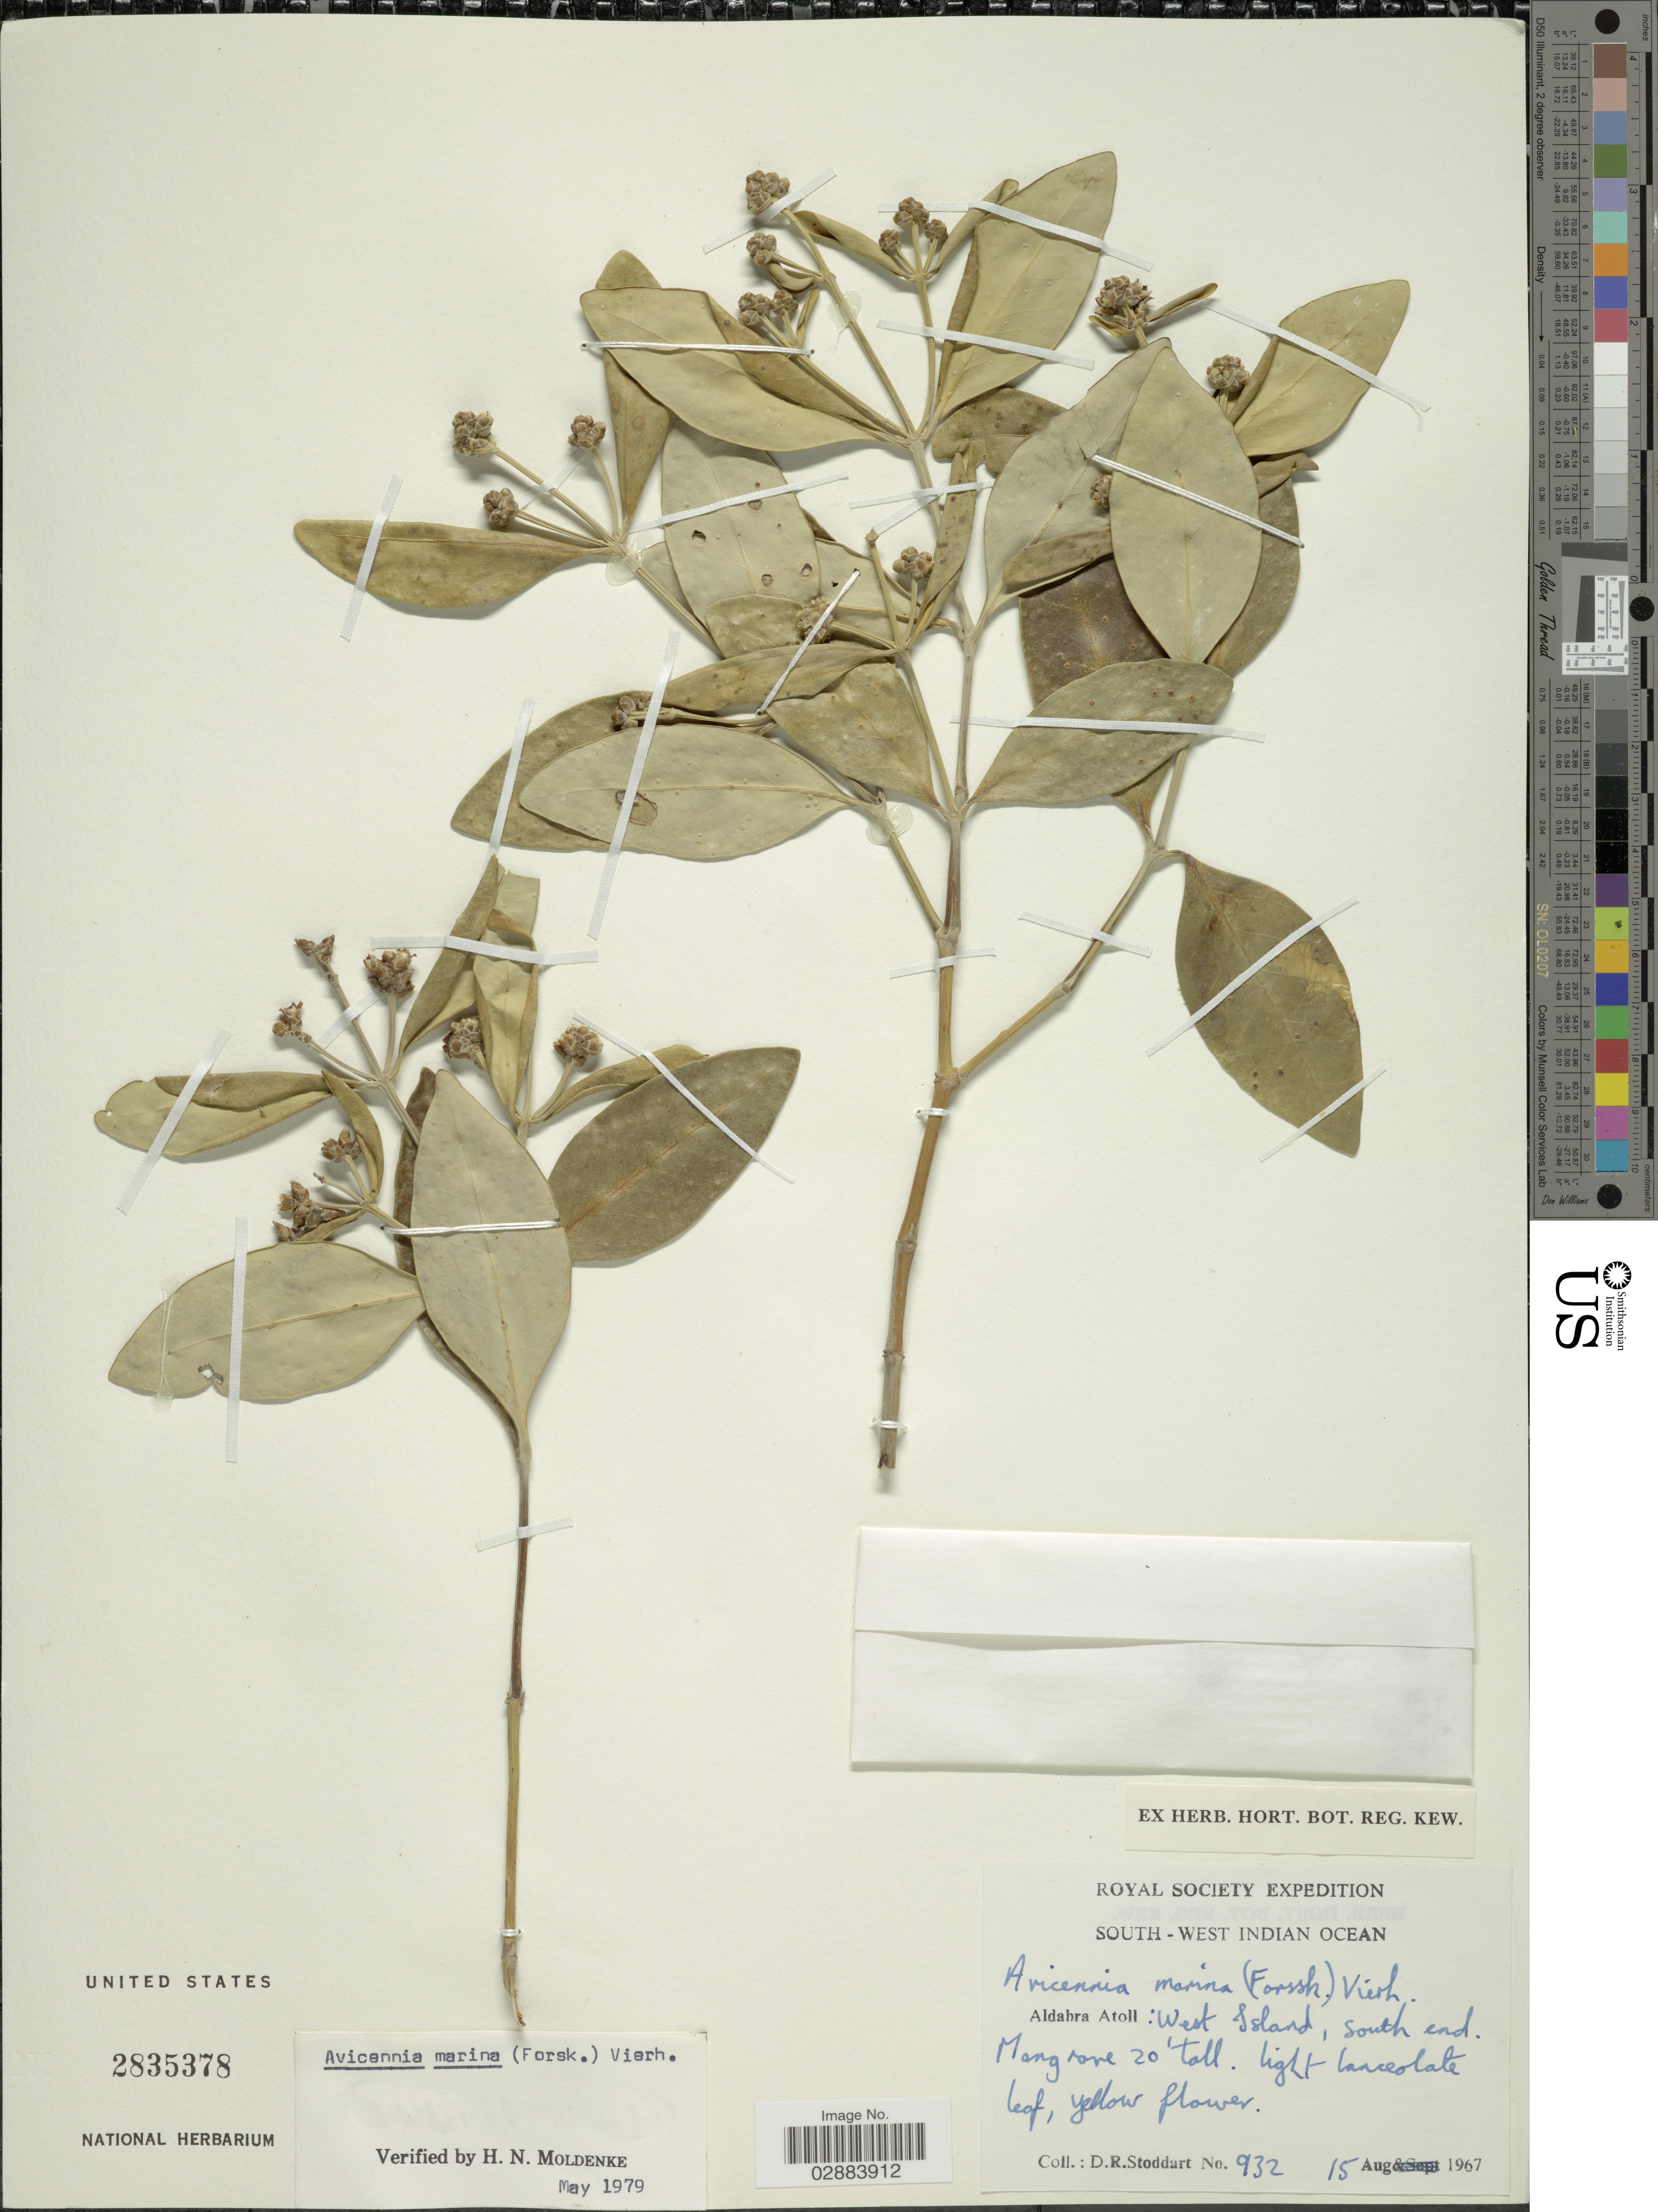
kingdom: Plantae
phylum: Tracheophyta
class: Magnoliopsida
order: Lamiales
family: Acanthaceae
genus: Avicennia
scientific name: Avicennia marina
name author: (Forssk.) Vierh.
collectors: D. R. Stoddart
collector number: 932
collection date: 1967-08-15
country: Seychelles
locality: South-West Indian Ocean. Aldabra Atoll: West Island, south end.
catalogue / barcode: US 2835378